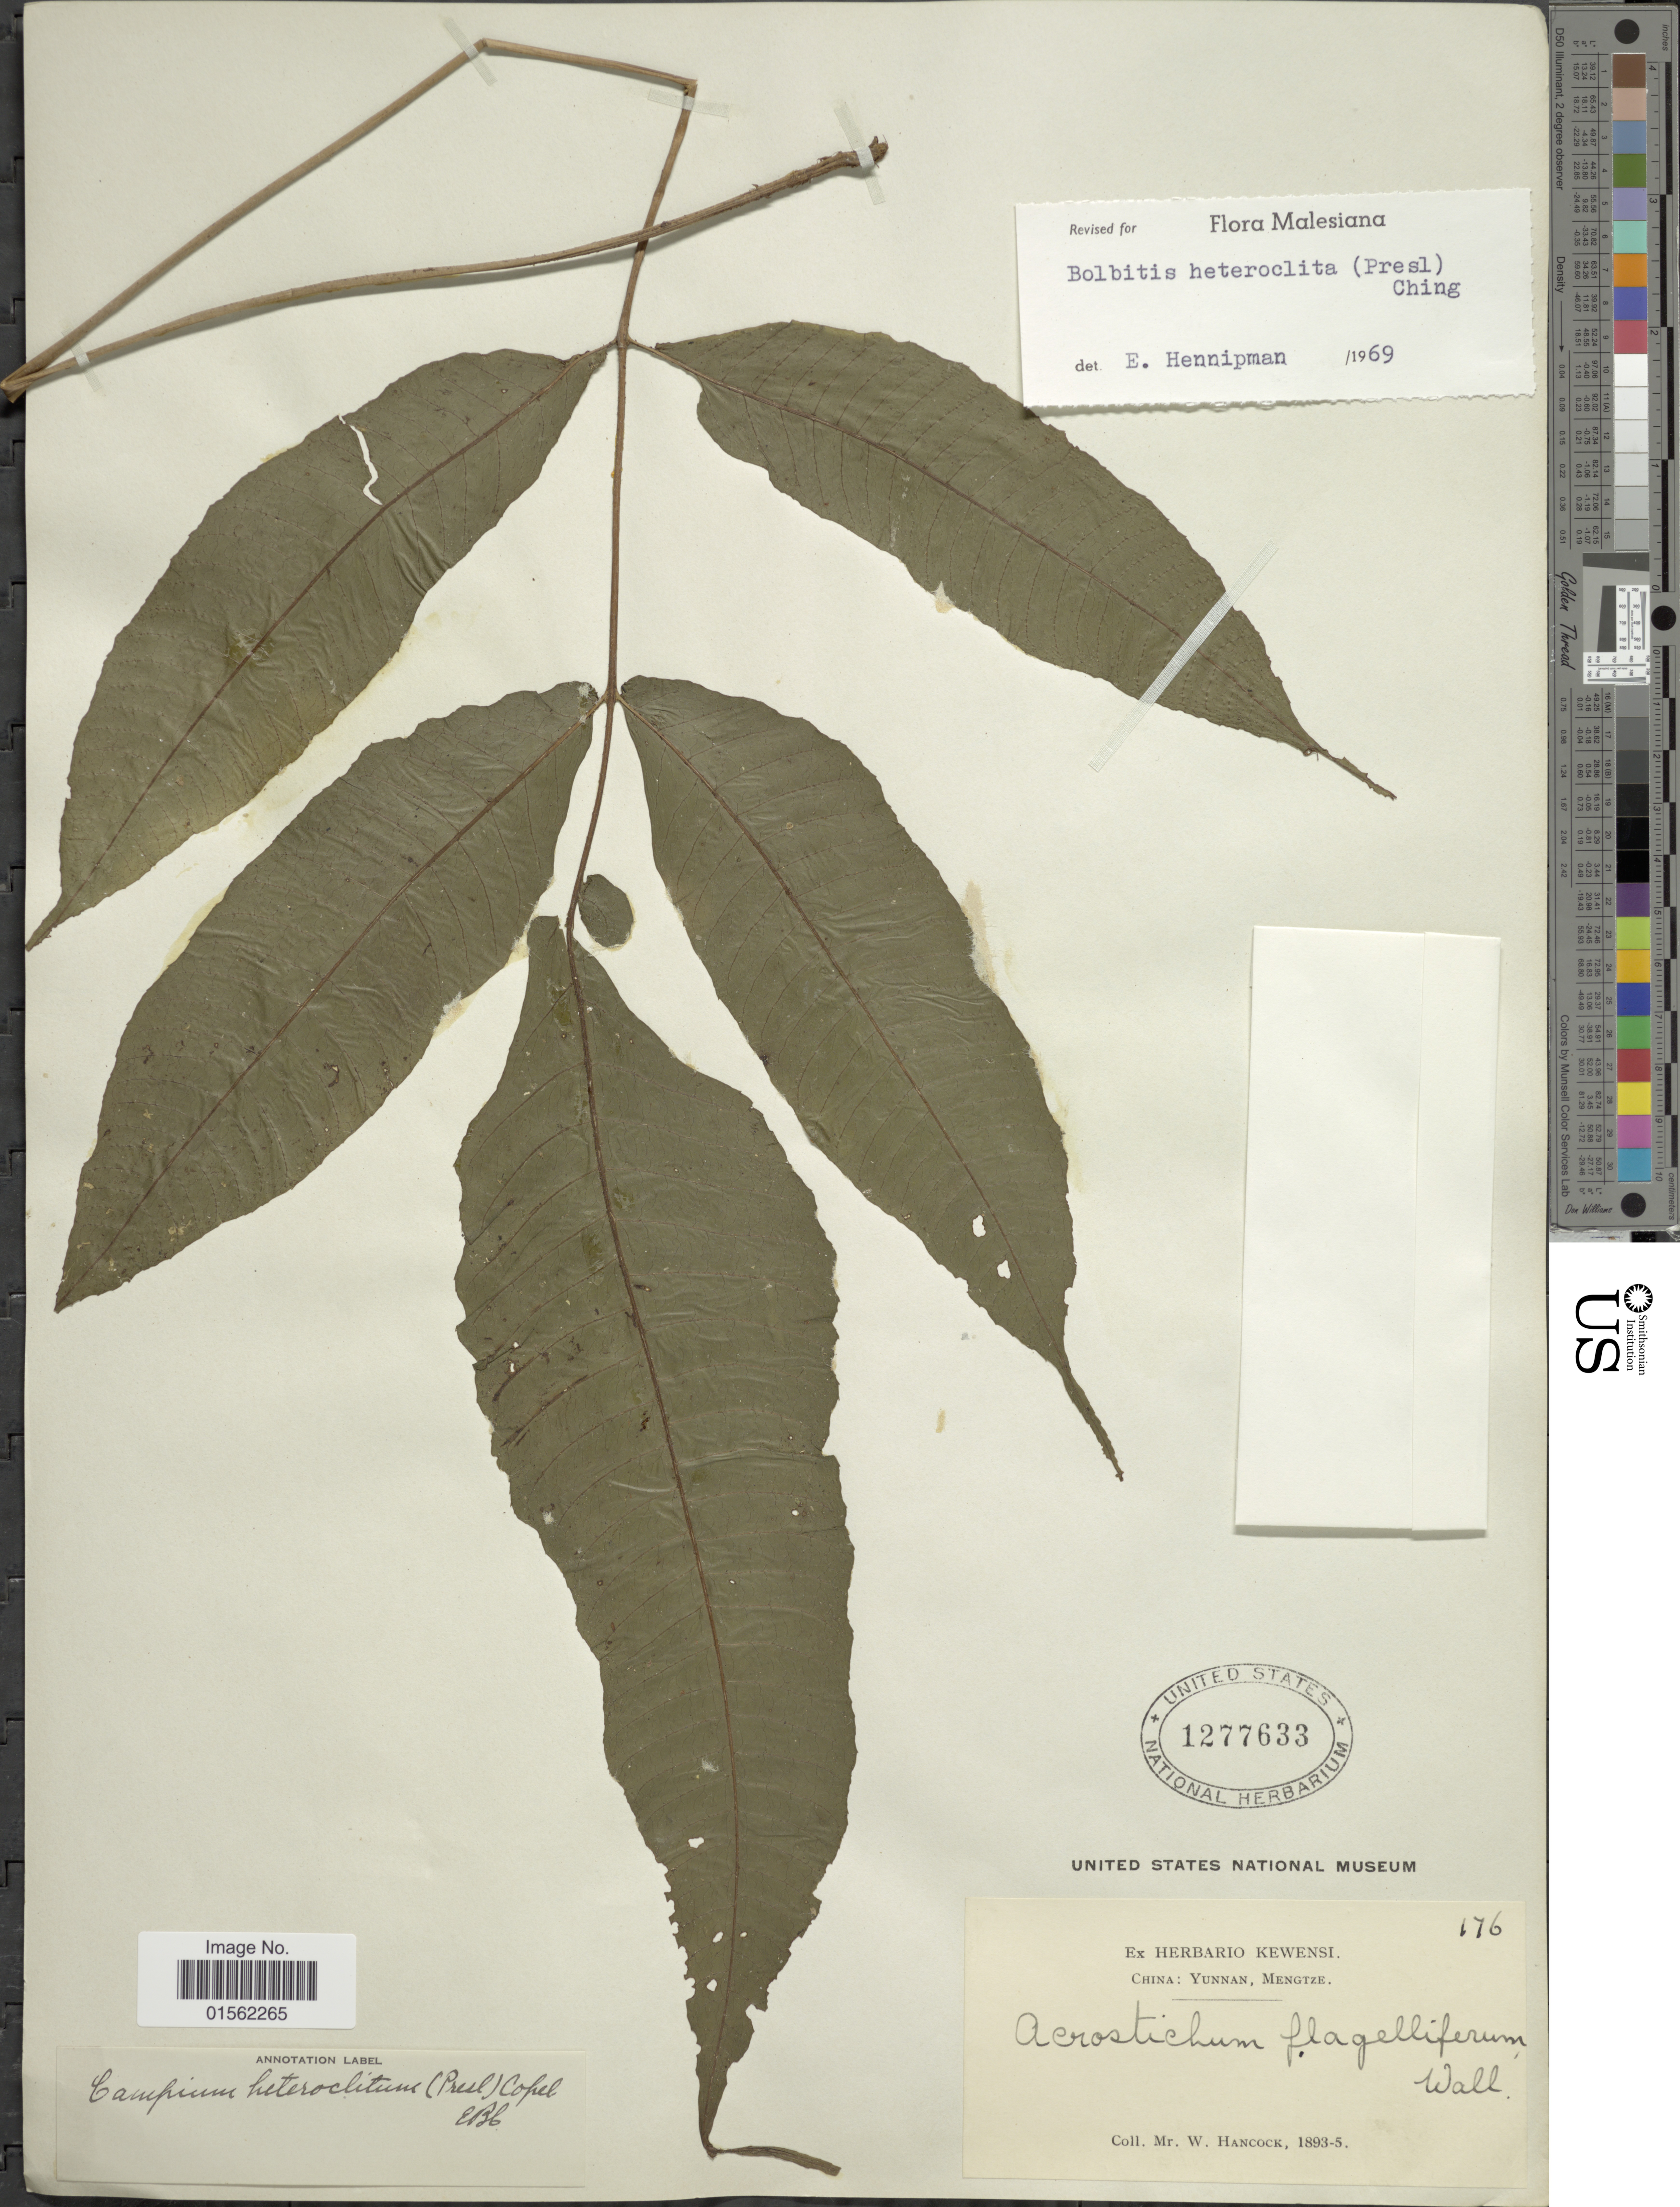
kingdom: Plantae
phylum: Tracheophyta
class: Polypodiopsida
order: Polypodiales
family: Dryopteridaceae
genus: Bolbitis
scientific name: Bolbitis heteroclita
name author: (C. Presl) Ching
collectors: W. Hancock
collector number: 176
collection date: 1893/1895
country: China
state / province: Yunnan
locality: Mengtze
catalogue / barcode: US 1277633